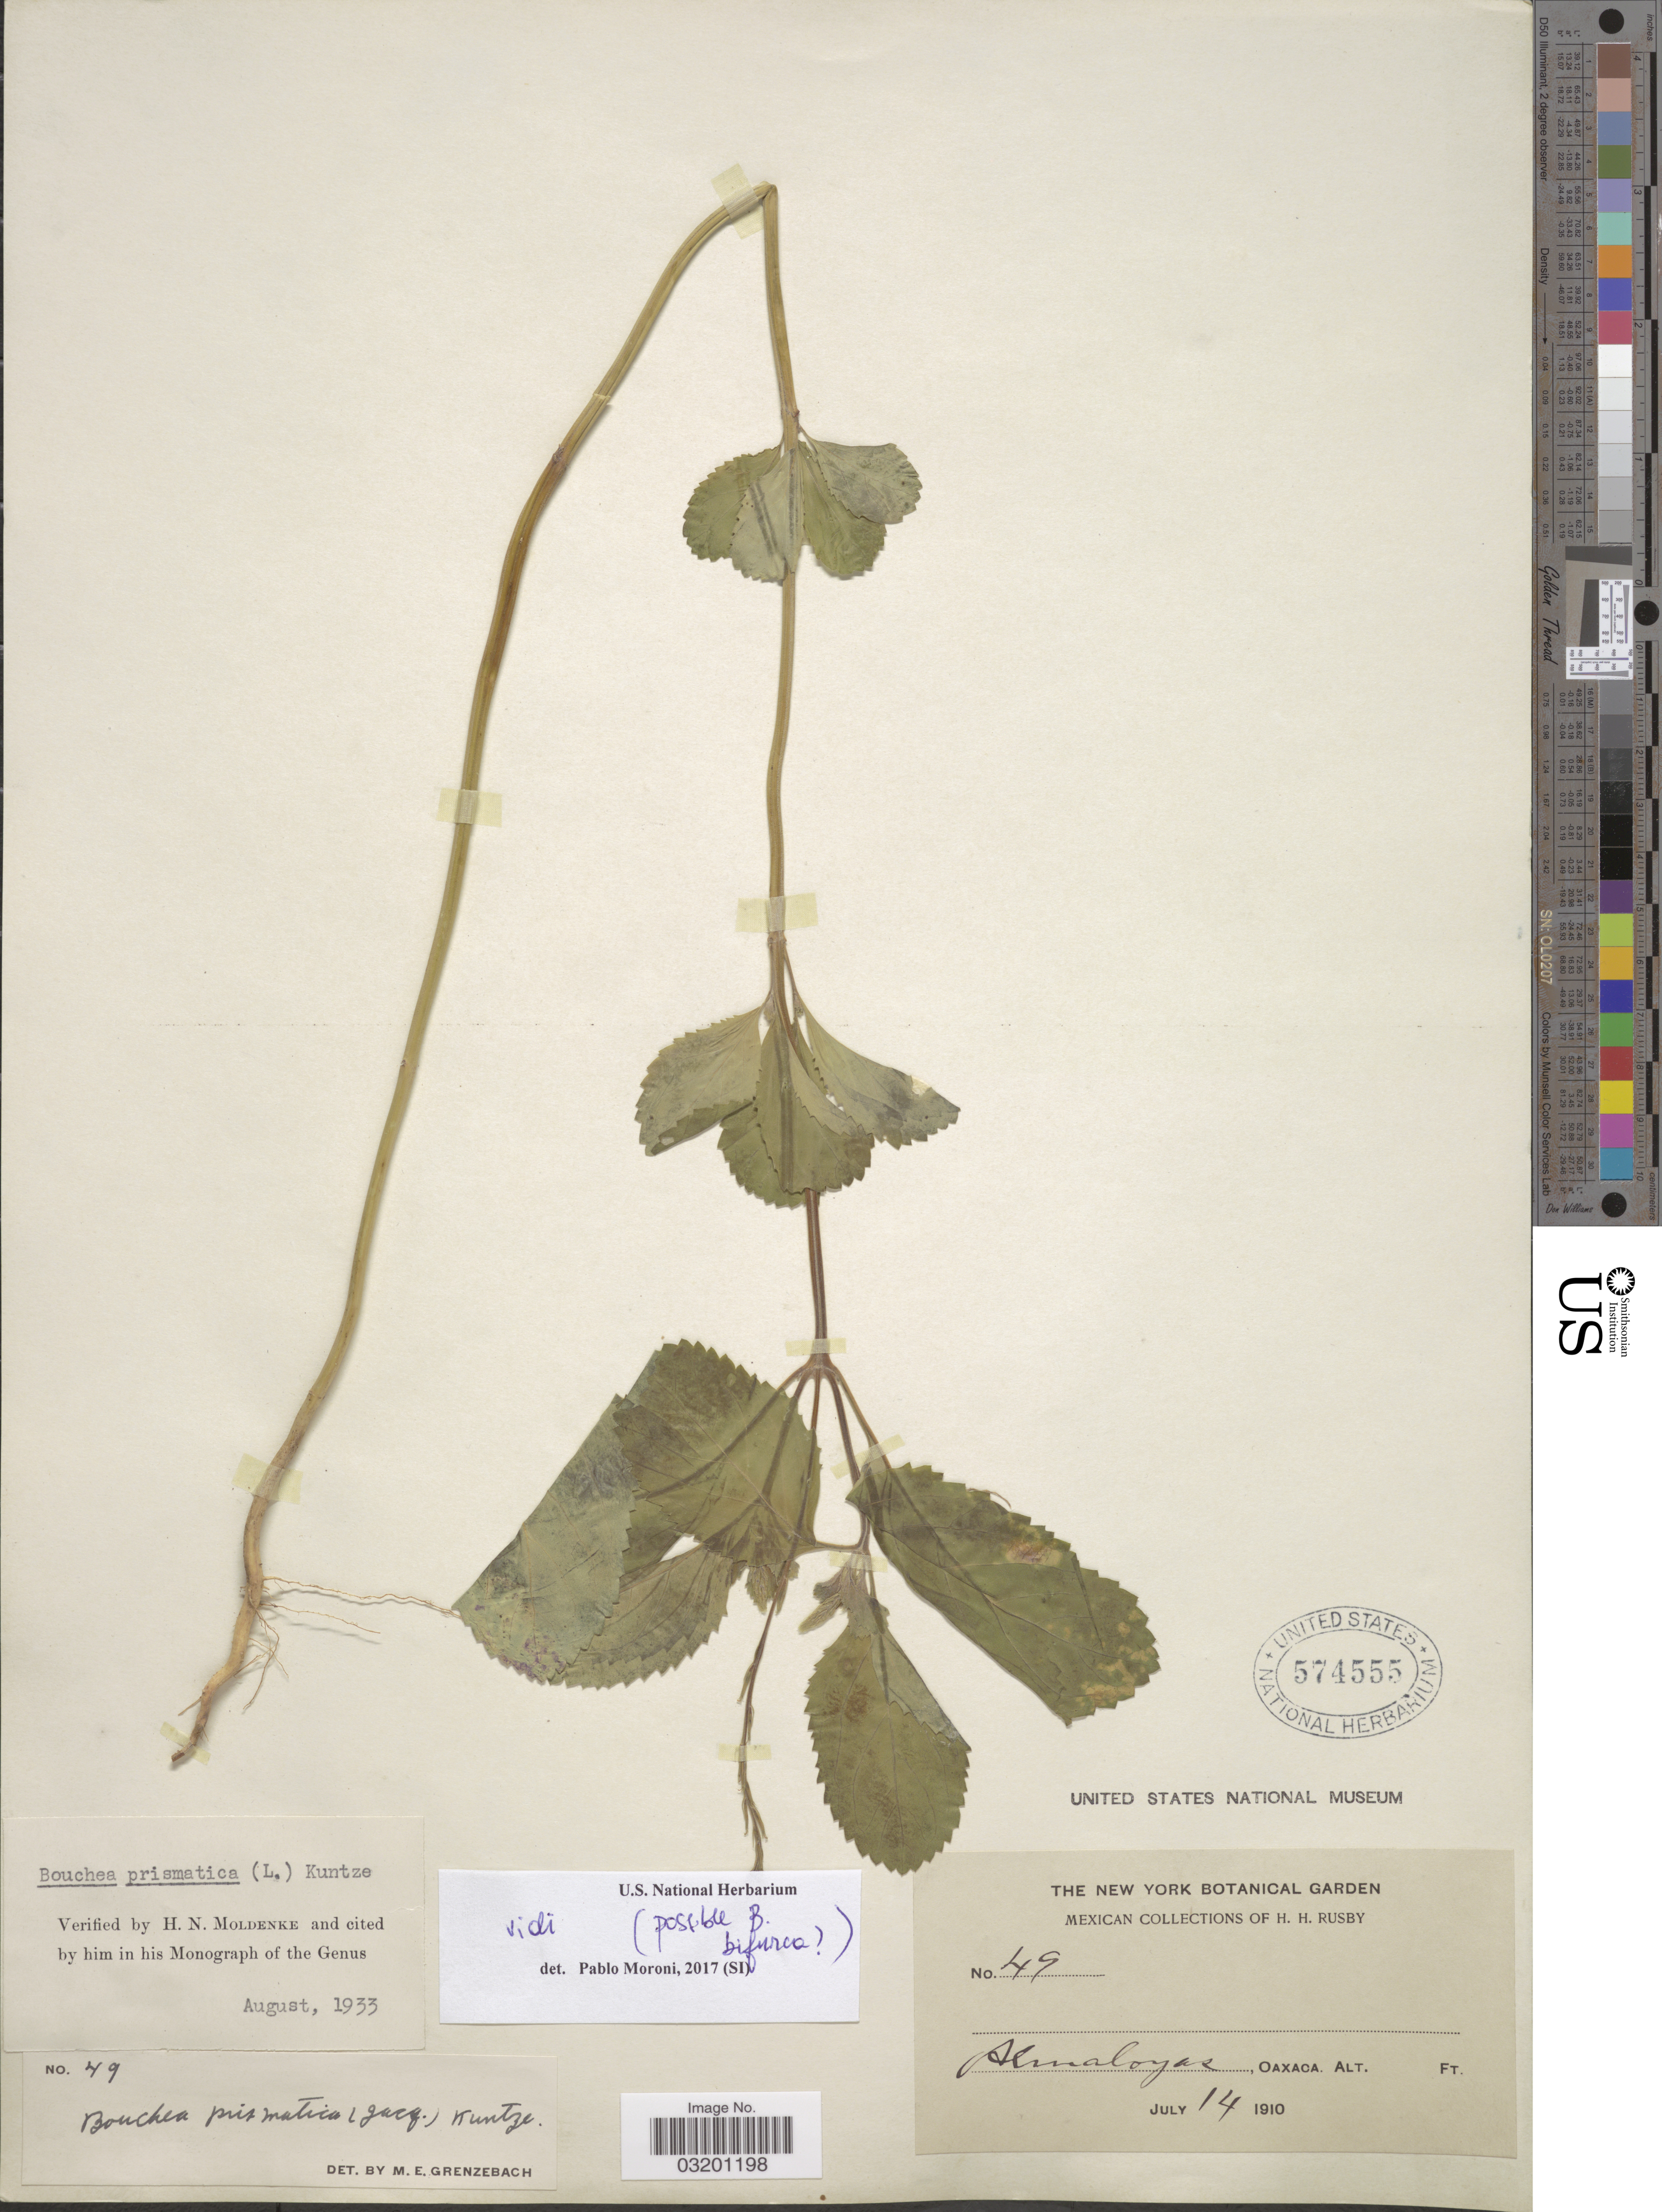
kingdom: Plantae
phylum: Tracheophyta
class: Magnoliopsida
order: Lamiales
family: Verbenaceae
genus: Bouchea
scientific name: Bouchea prismatica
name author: (L.) Kuntze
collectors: H. H. Rusby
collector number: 49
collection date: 1910-07-14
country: Mexico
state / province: Oaxaca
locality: Almaloyas.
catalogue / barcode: US 574555